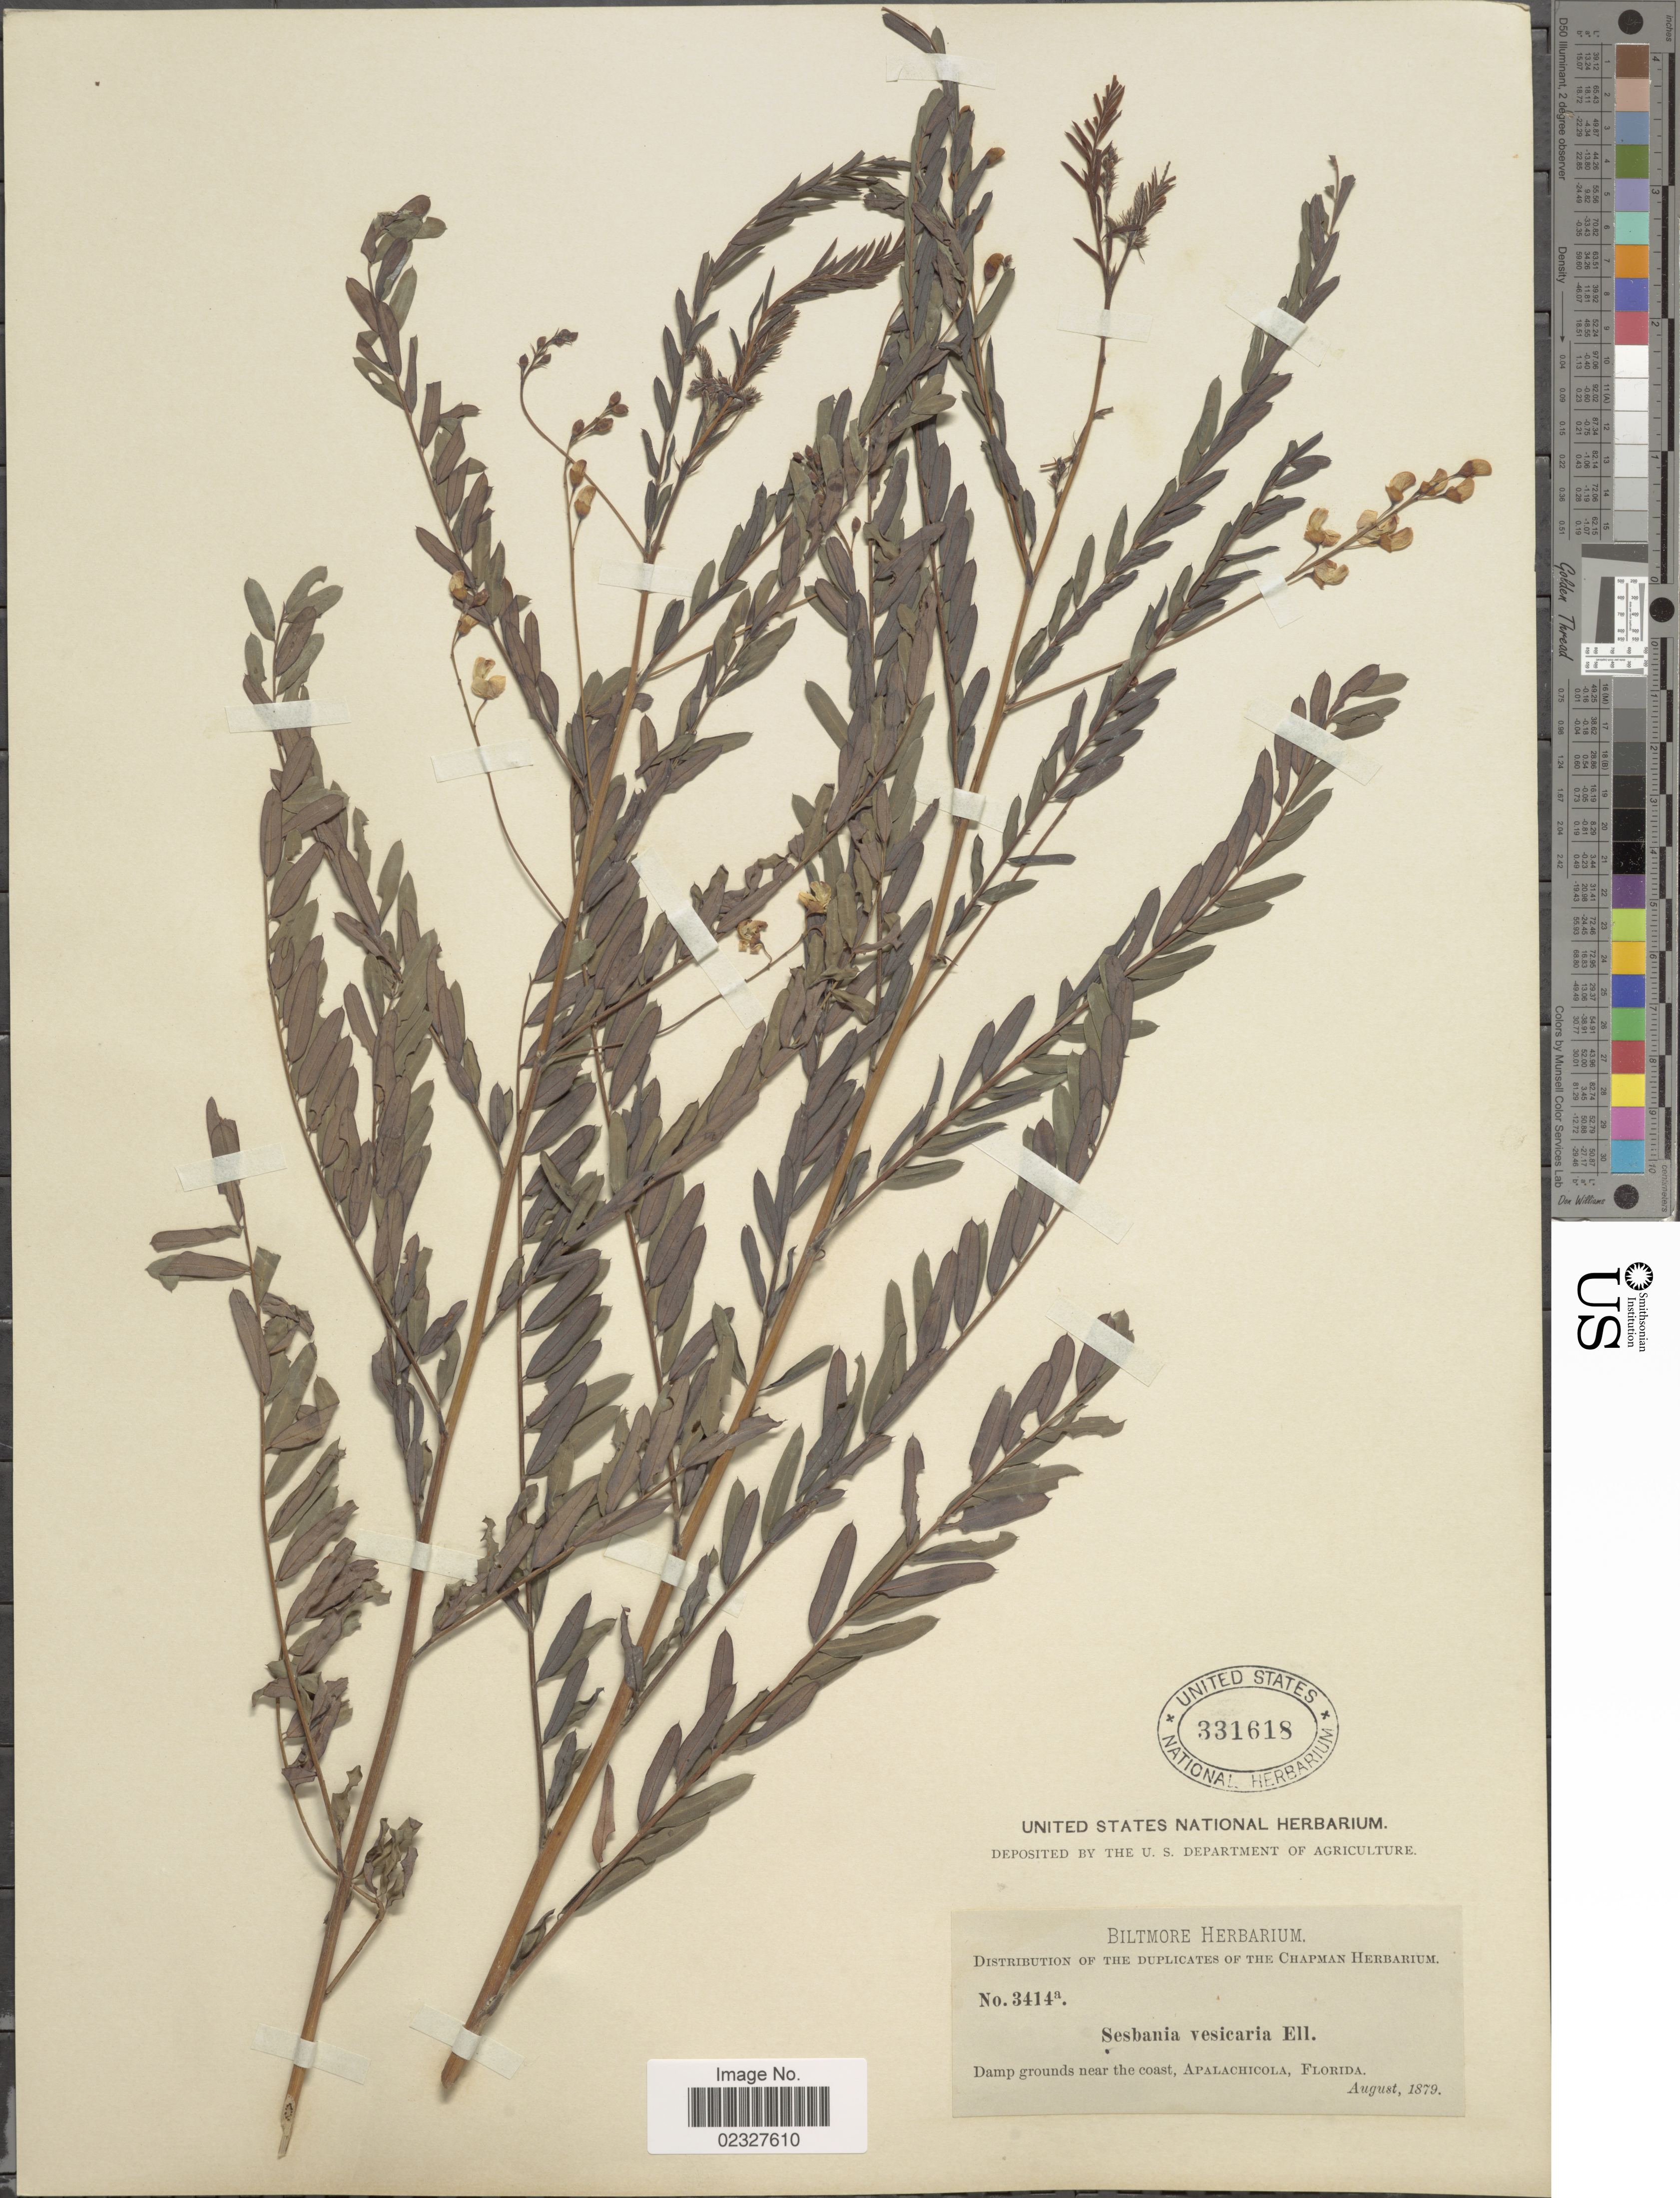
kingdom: Plantae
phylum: Tracheophyta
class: Magnoliopsida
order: Fabales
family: Fabaceae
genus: Sesbania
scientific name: Sesbania vesicaria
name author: (Jacq.) Elliott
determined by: Strong, Mark T., (BOT), Smithsonian Institution - National Museum of Natural History (UNITED STATES)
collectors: ex herb. Biltmore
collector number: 3414a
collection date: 1879-08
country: United States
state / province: Florida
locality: Damp grounds near the coast, Apalachicola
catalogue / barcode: US 331618